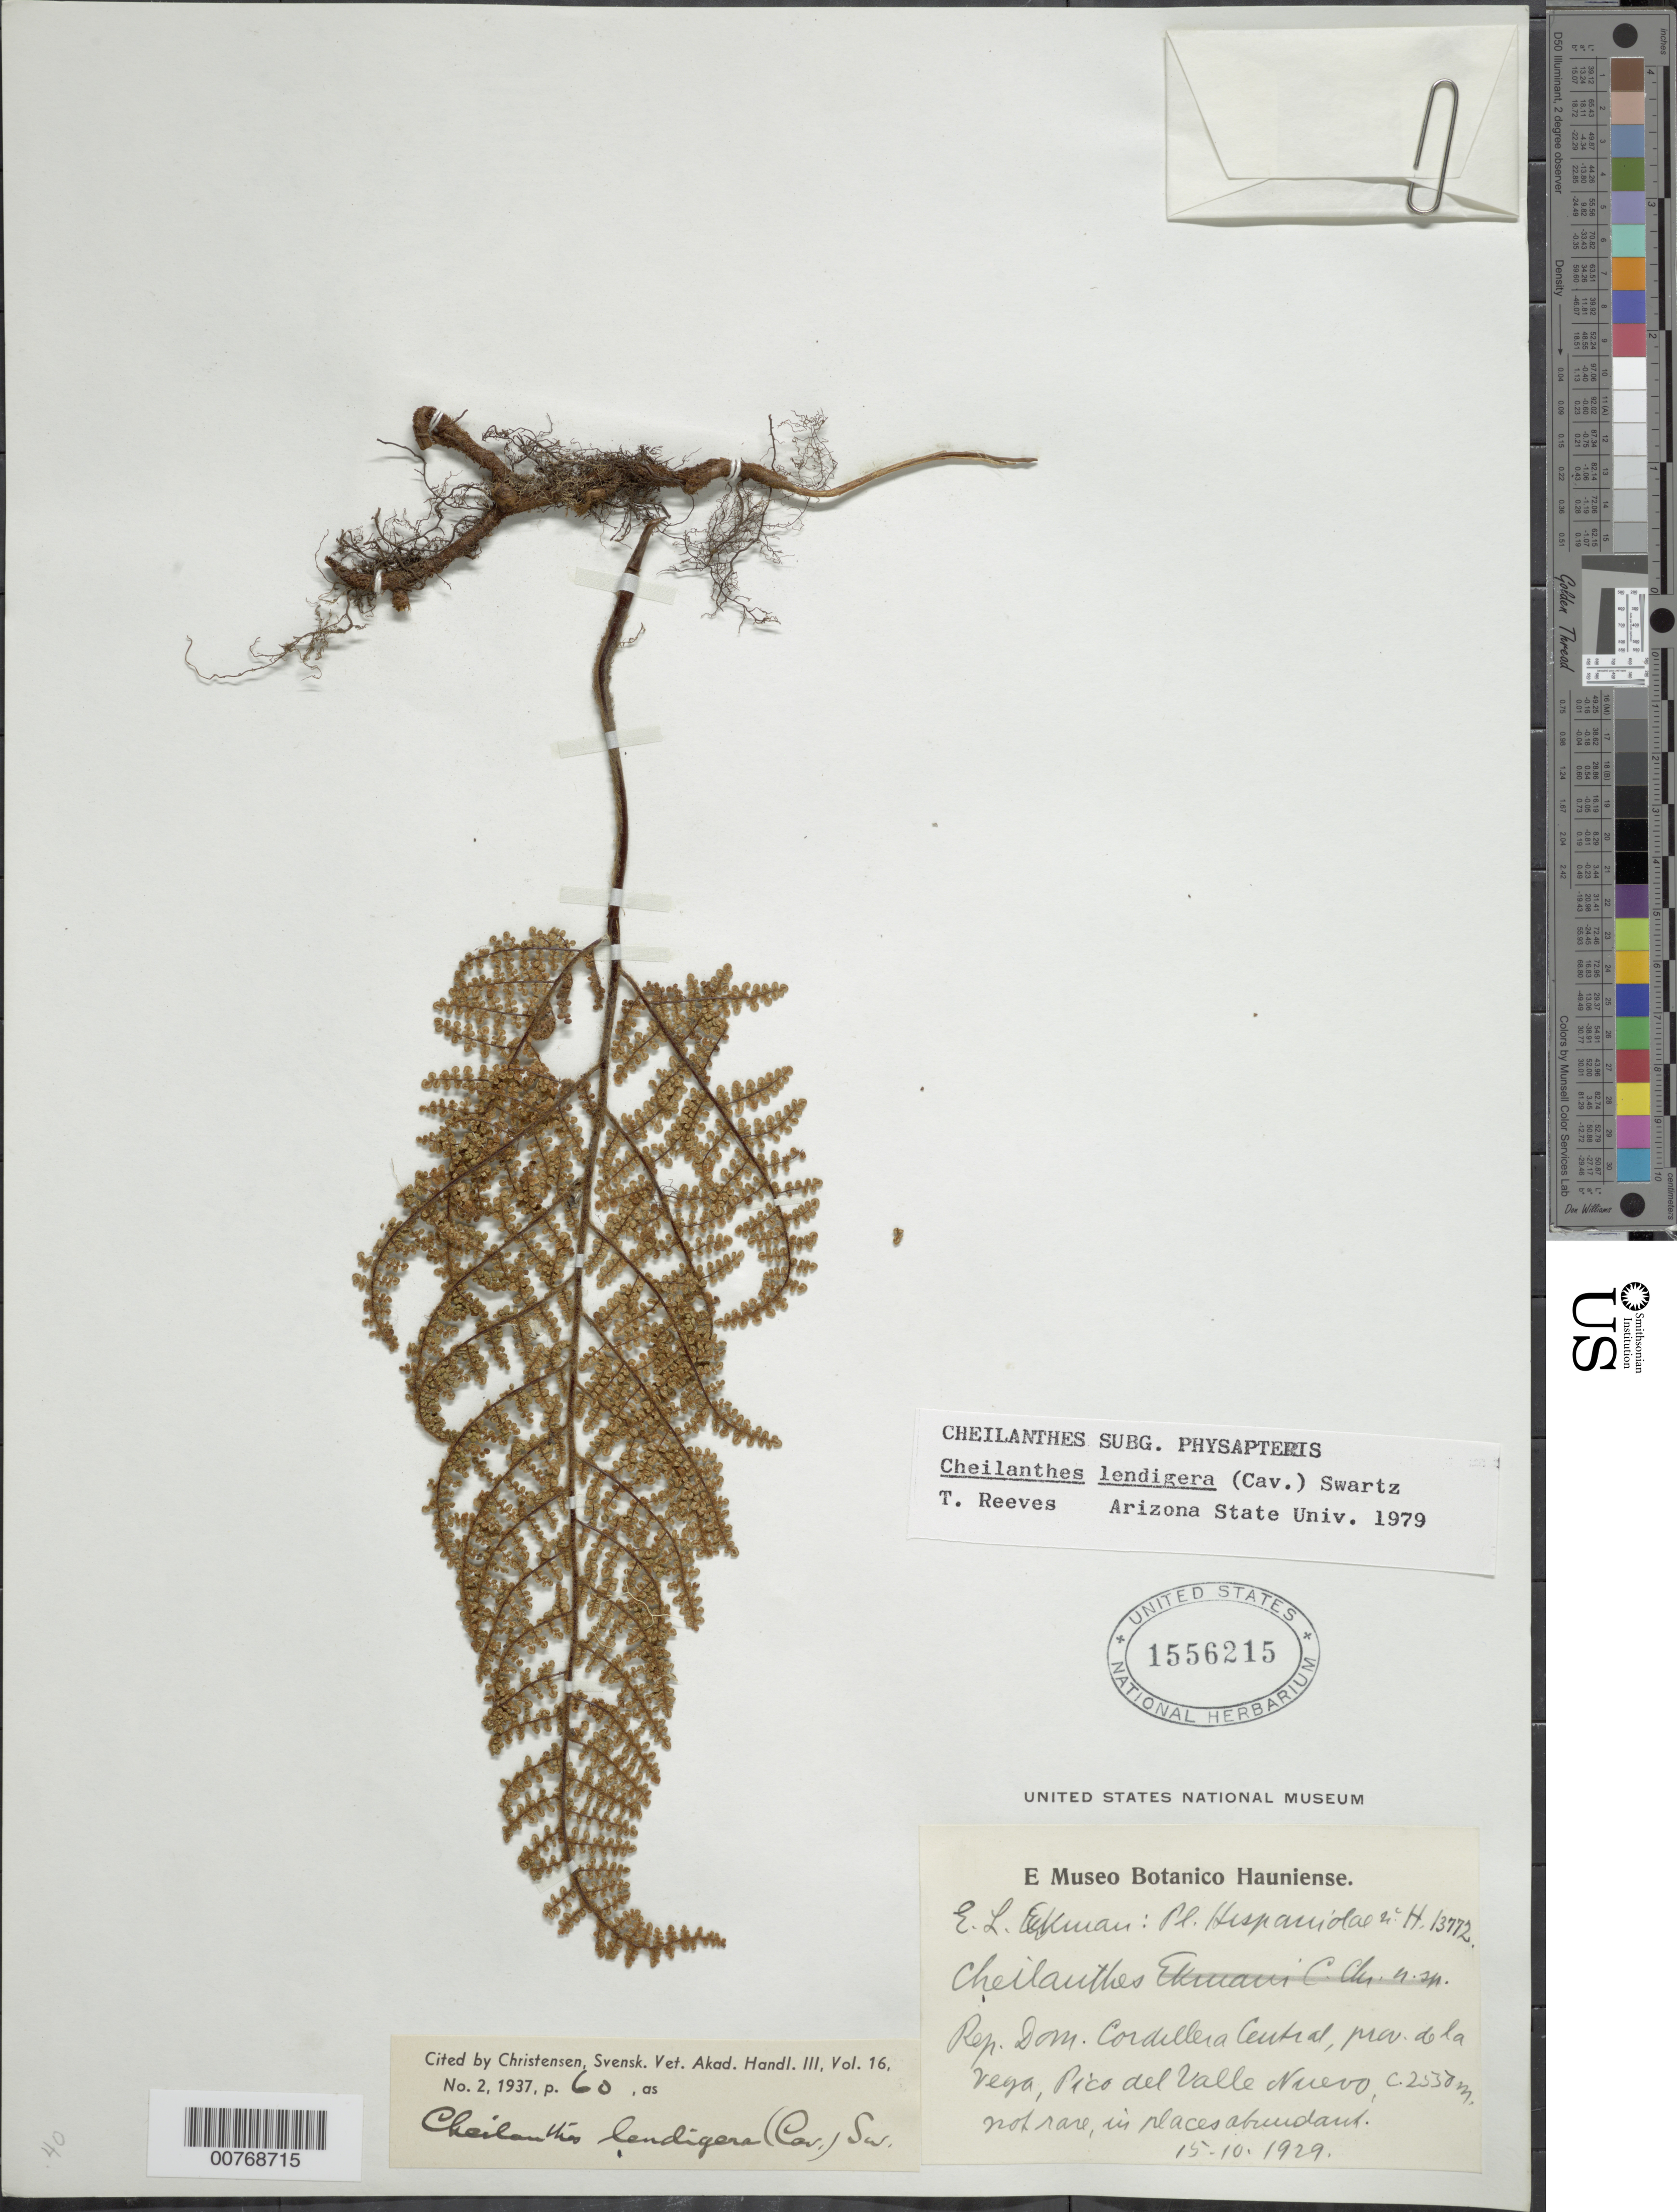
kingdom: Plantae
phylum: Tracheophyta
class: Polypodiopsida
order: Polypodiales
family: Pteridaceae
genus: Myriopteris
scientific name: Myriopteris lendigera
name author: (Cav.) J. Sm.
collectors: E. L. Ekman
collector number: H 13772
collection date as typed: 15 Oct 1929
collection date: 1929-10-15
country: Dominican Republic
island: Hispaniola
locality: Cordillera Central. Provincia de La Vega, Pico del Valle Nuevo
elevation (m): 2550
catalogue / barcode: US 1556215